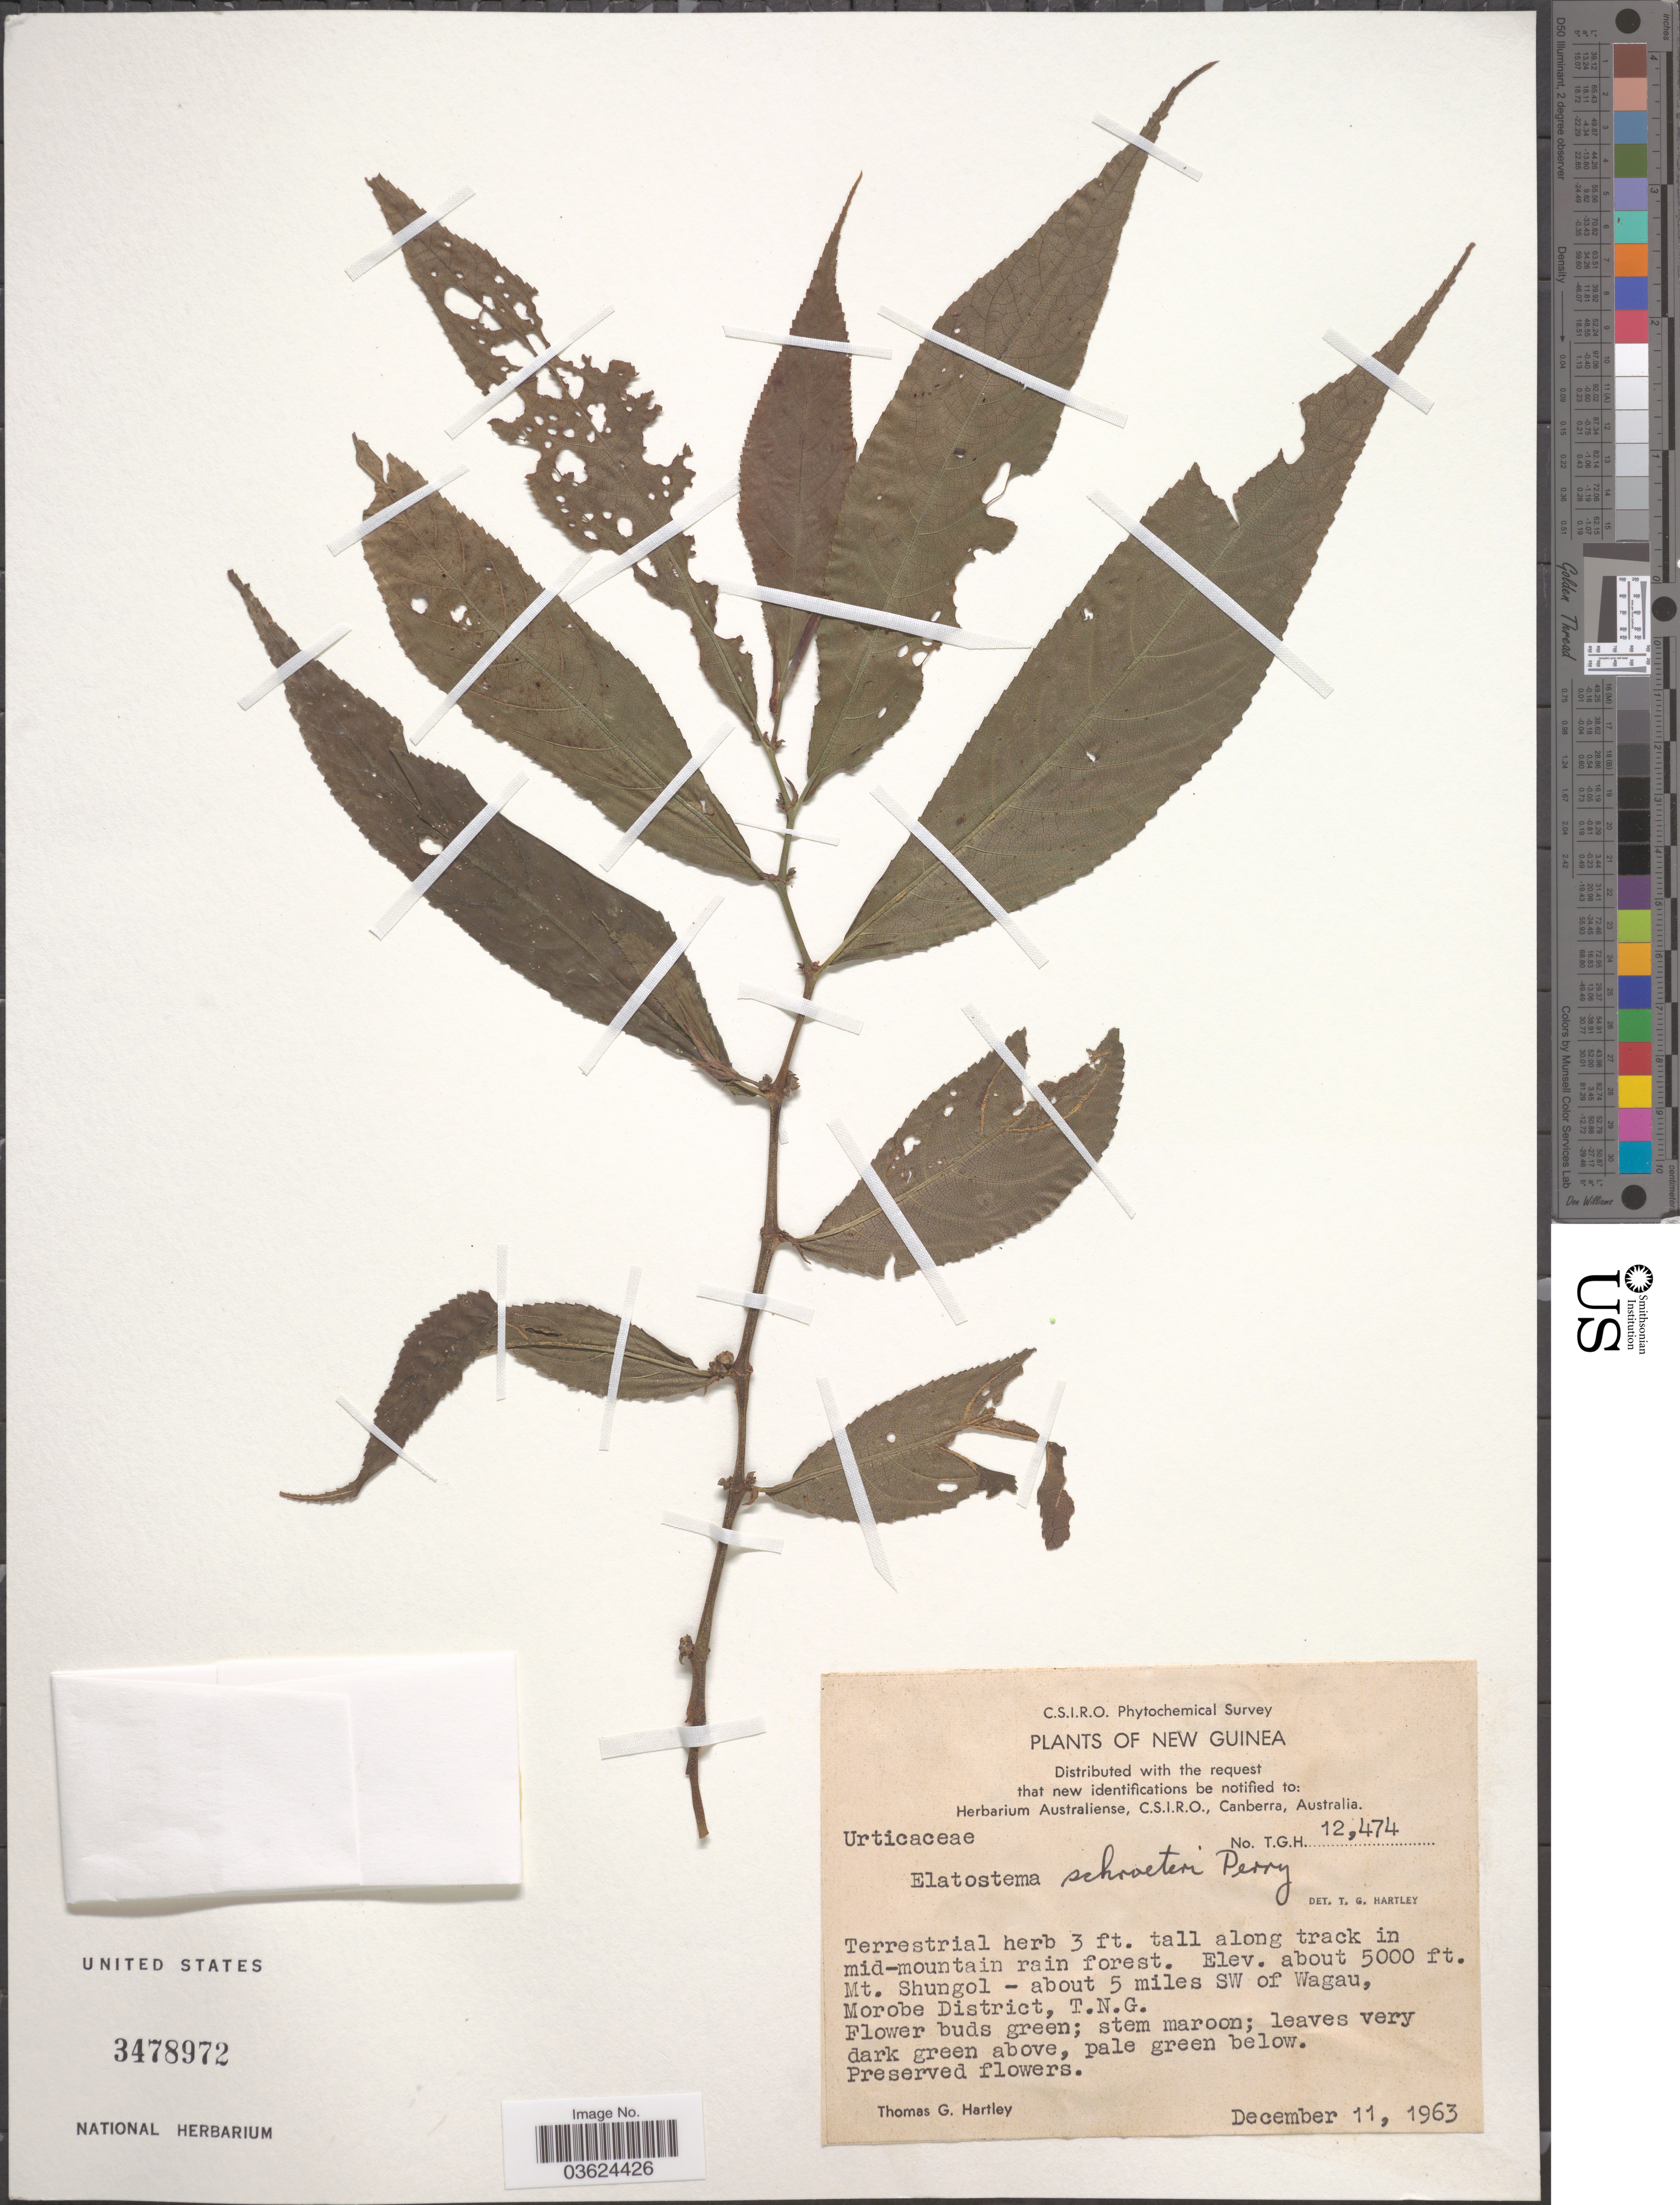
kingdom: Plantae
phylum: Tracheophyta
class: Magnoliopsida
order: Rosales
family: Urticaceae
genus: Elatostema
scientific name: Elatostema schroeteri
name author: L.M. Perry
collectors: T. G. Hartley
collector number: T.G.H. 12474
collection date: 1963-12-11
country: Papua New Guinea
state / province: Morobe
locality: New Guinea. Mt. Shungol - about 5 miles SW of Wagau, Morobe District, T.N.G.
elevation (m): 1524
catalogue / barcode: US 3478972